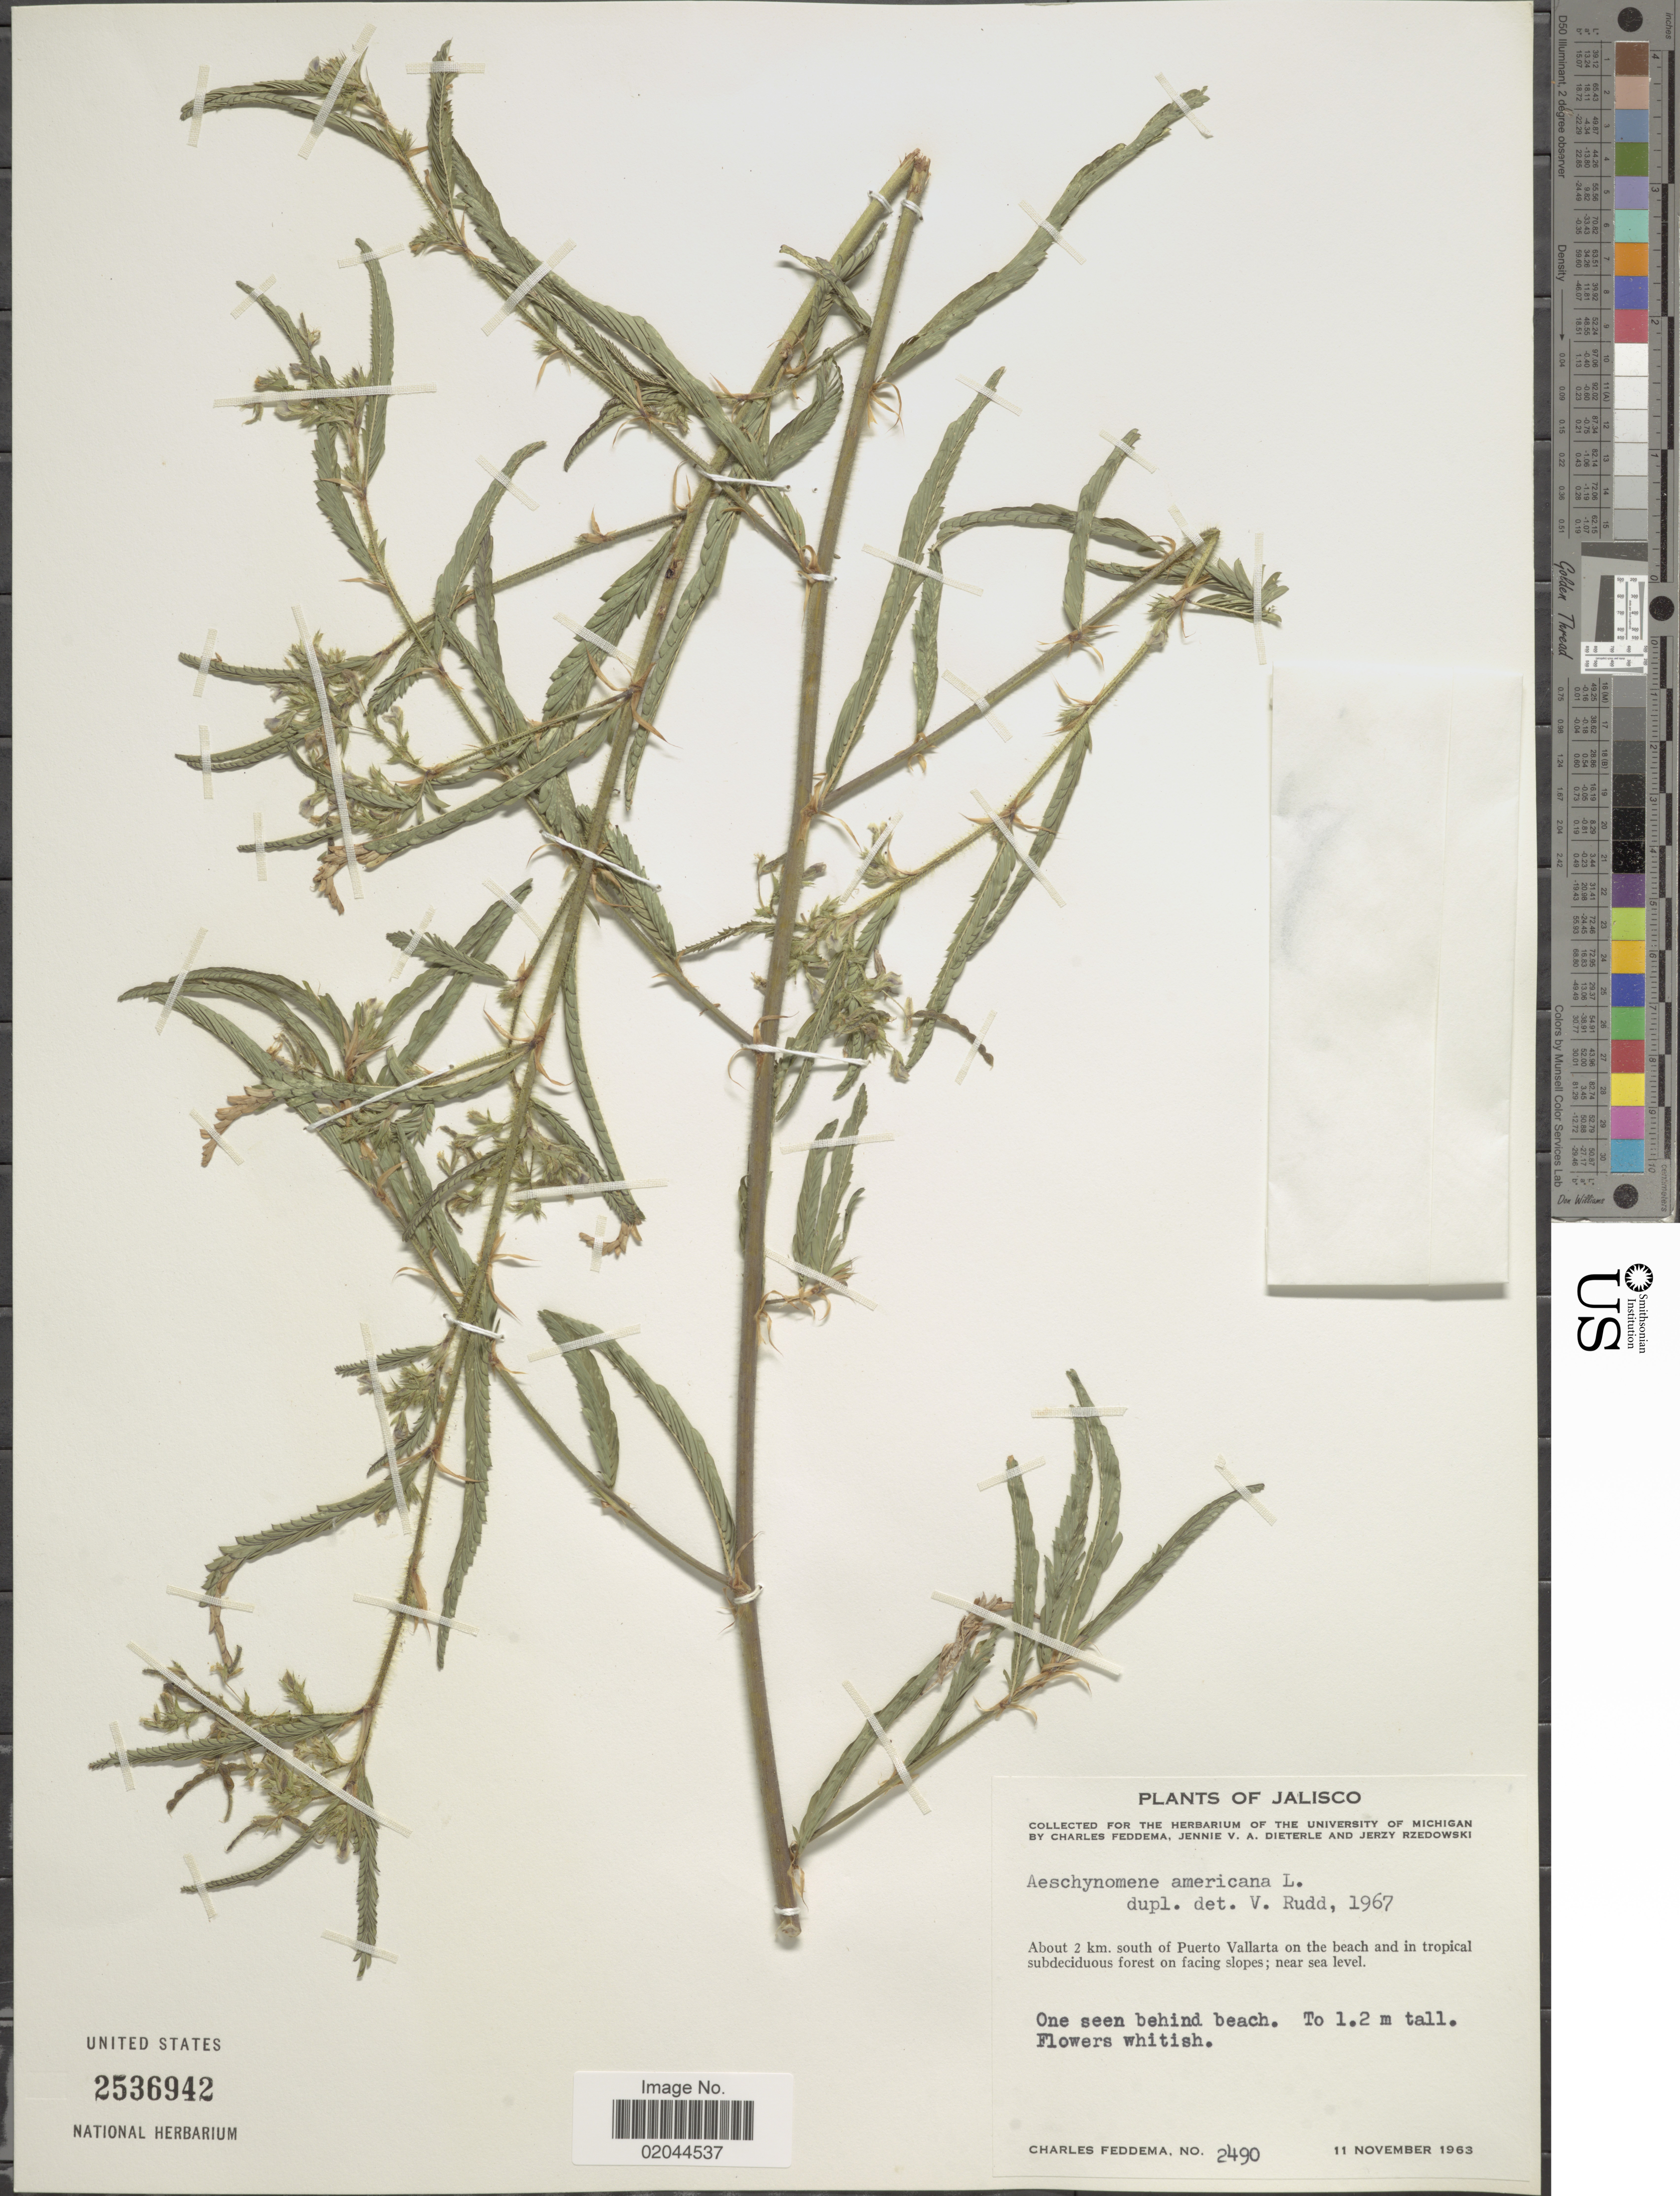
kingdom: Plantae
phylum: Tracheophyta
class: Magnoliopsida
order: Fabales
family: Fabaceae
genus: Aeschynomene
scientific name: Aeschynomene americana var. americana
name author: L.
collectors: C. Feddema, J. Dieterle & J. Rzedowski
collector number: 2490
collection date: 1963-11-11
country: Mexico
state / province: Jalisco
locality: About 2 km. south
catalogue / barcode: US 2536942